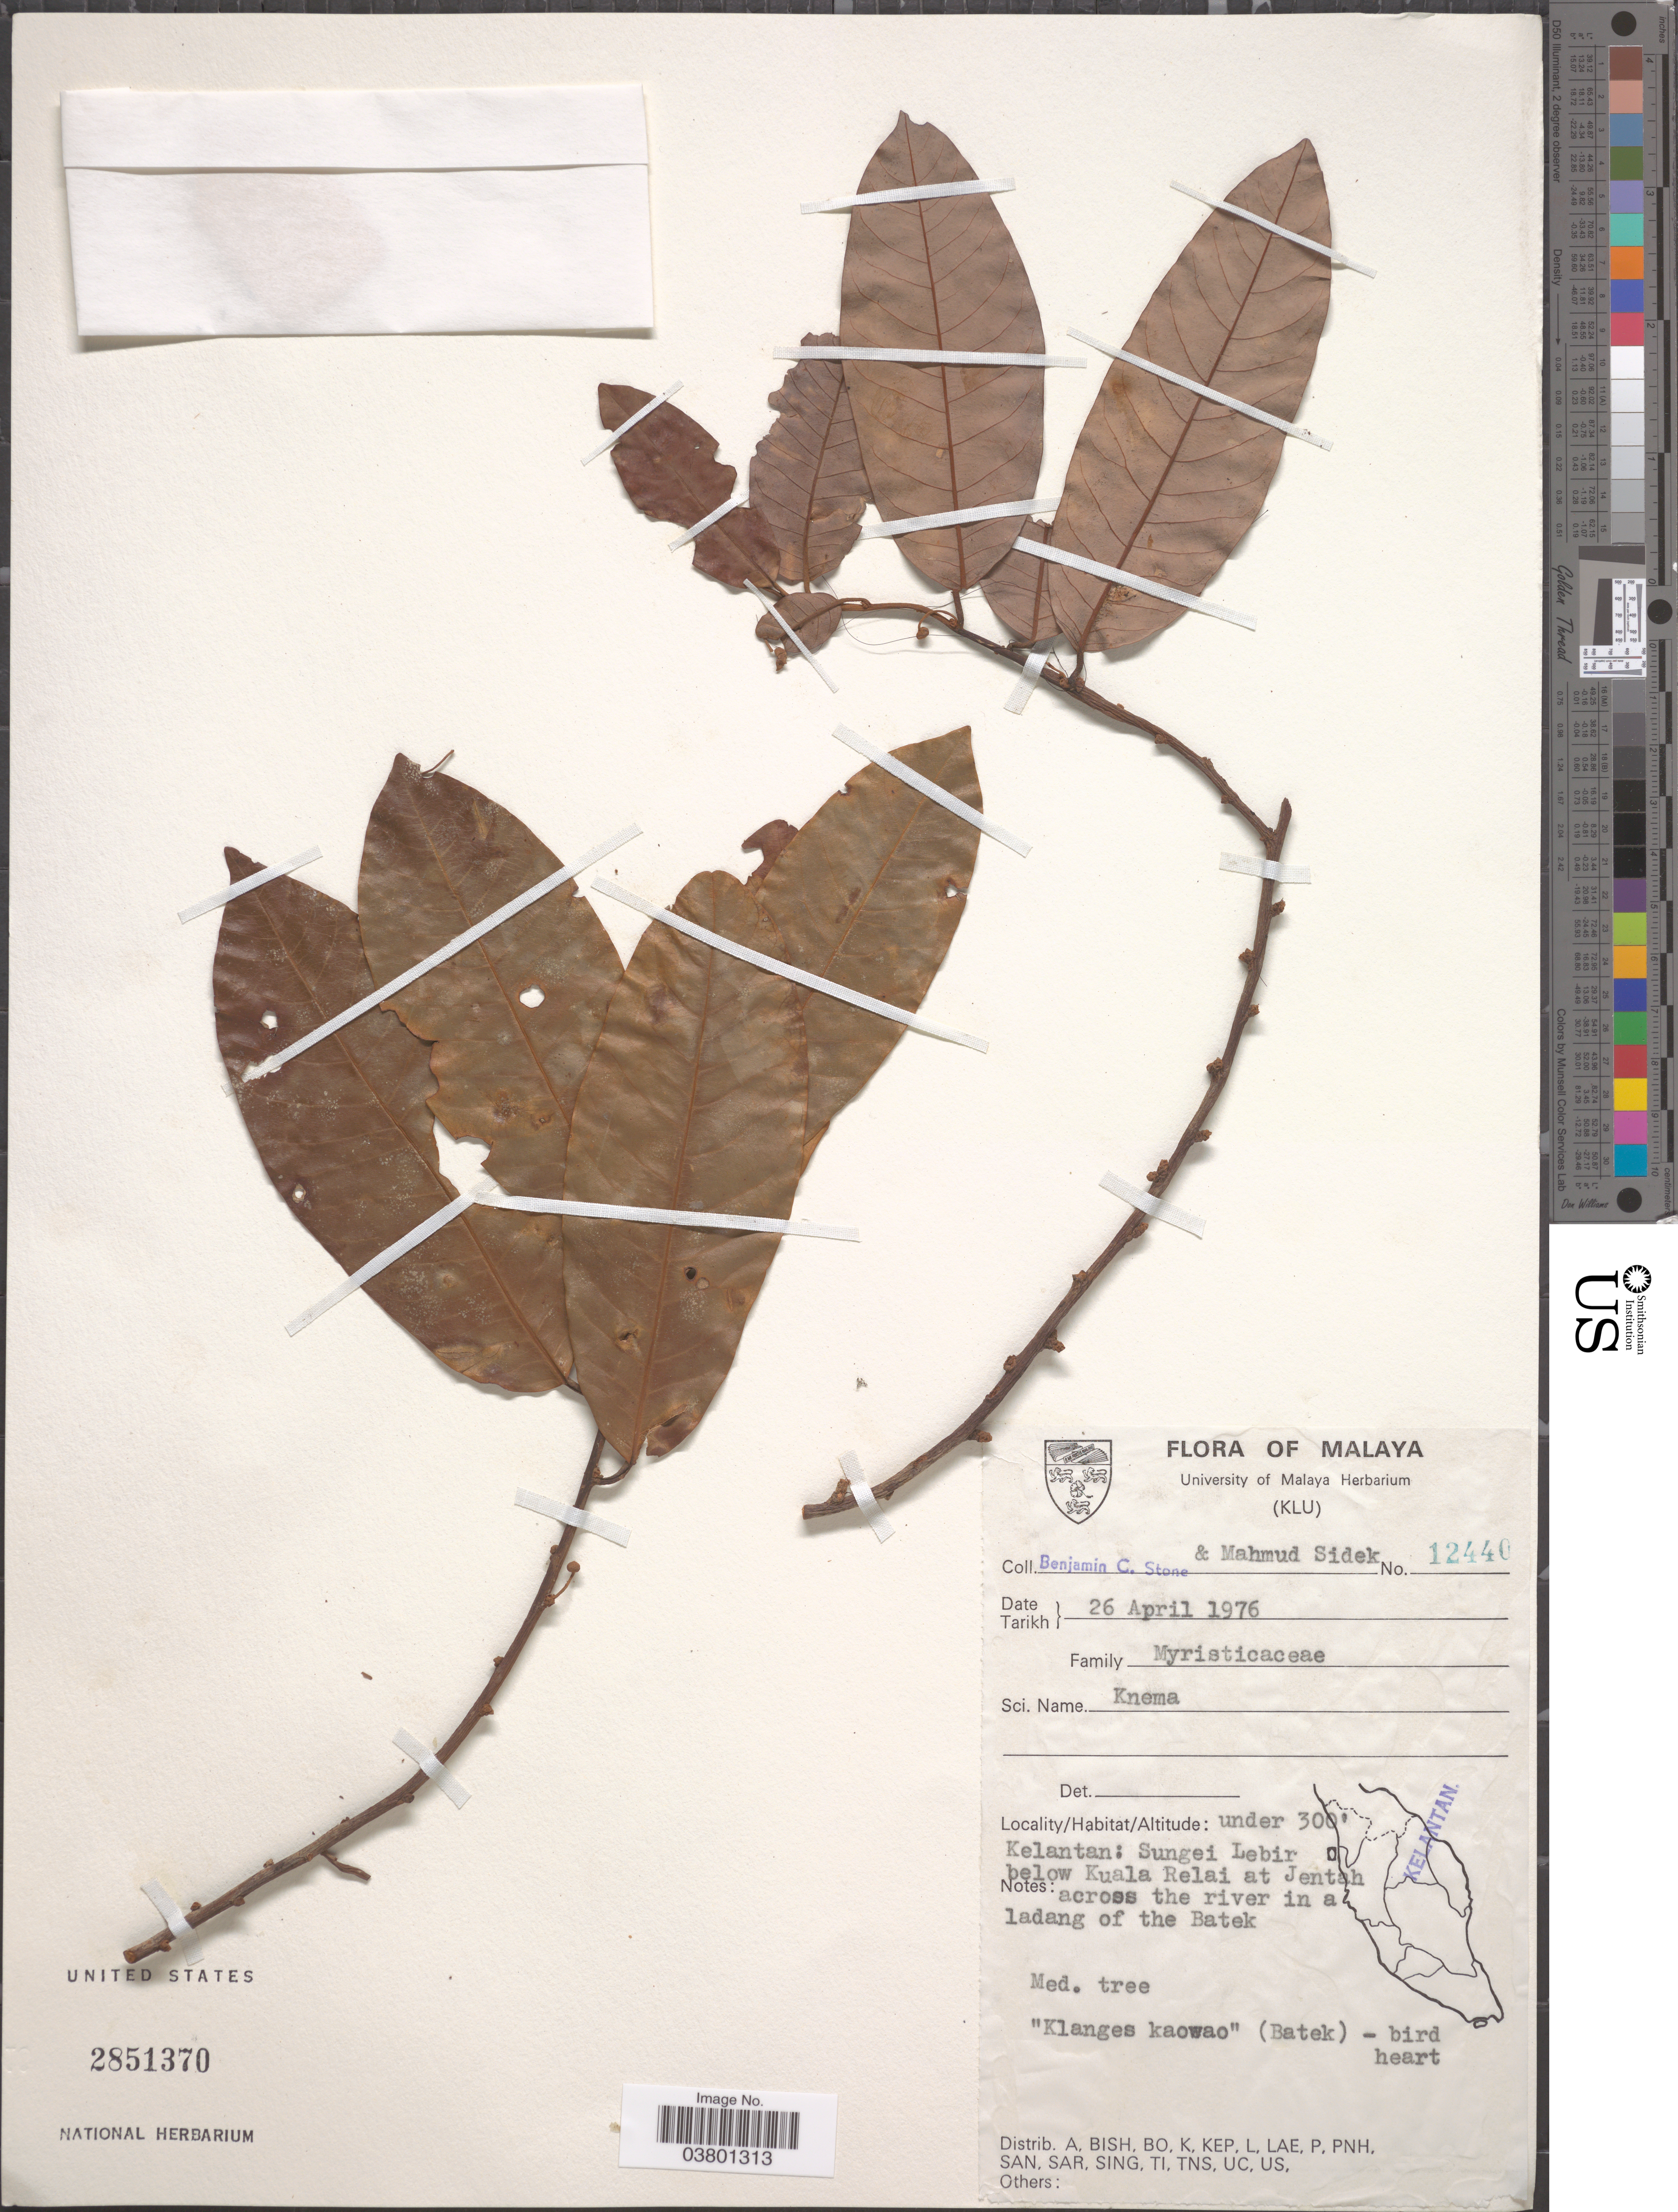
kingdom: Plantae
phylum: Tracheophyta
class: Magnoliopsida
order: Magnoliales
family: Myristicaceae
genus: Knema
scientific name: Knema sp.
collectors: B. C. Stone & M. Sidek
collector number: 12440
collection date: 1976-04-26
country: Malaysia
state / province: Kelantan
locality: Malaya. Sungei Lebir below Kuala Relai at Jentah. Across the river in a ladang of the Batek.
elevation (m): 91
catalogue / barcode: US 2851370